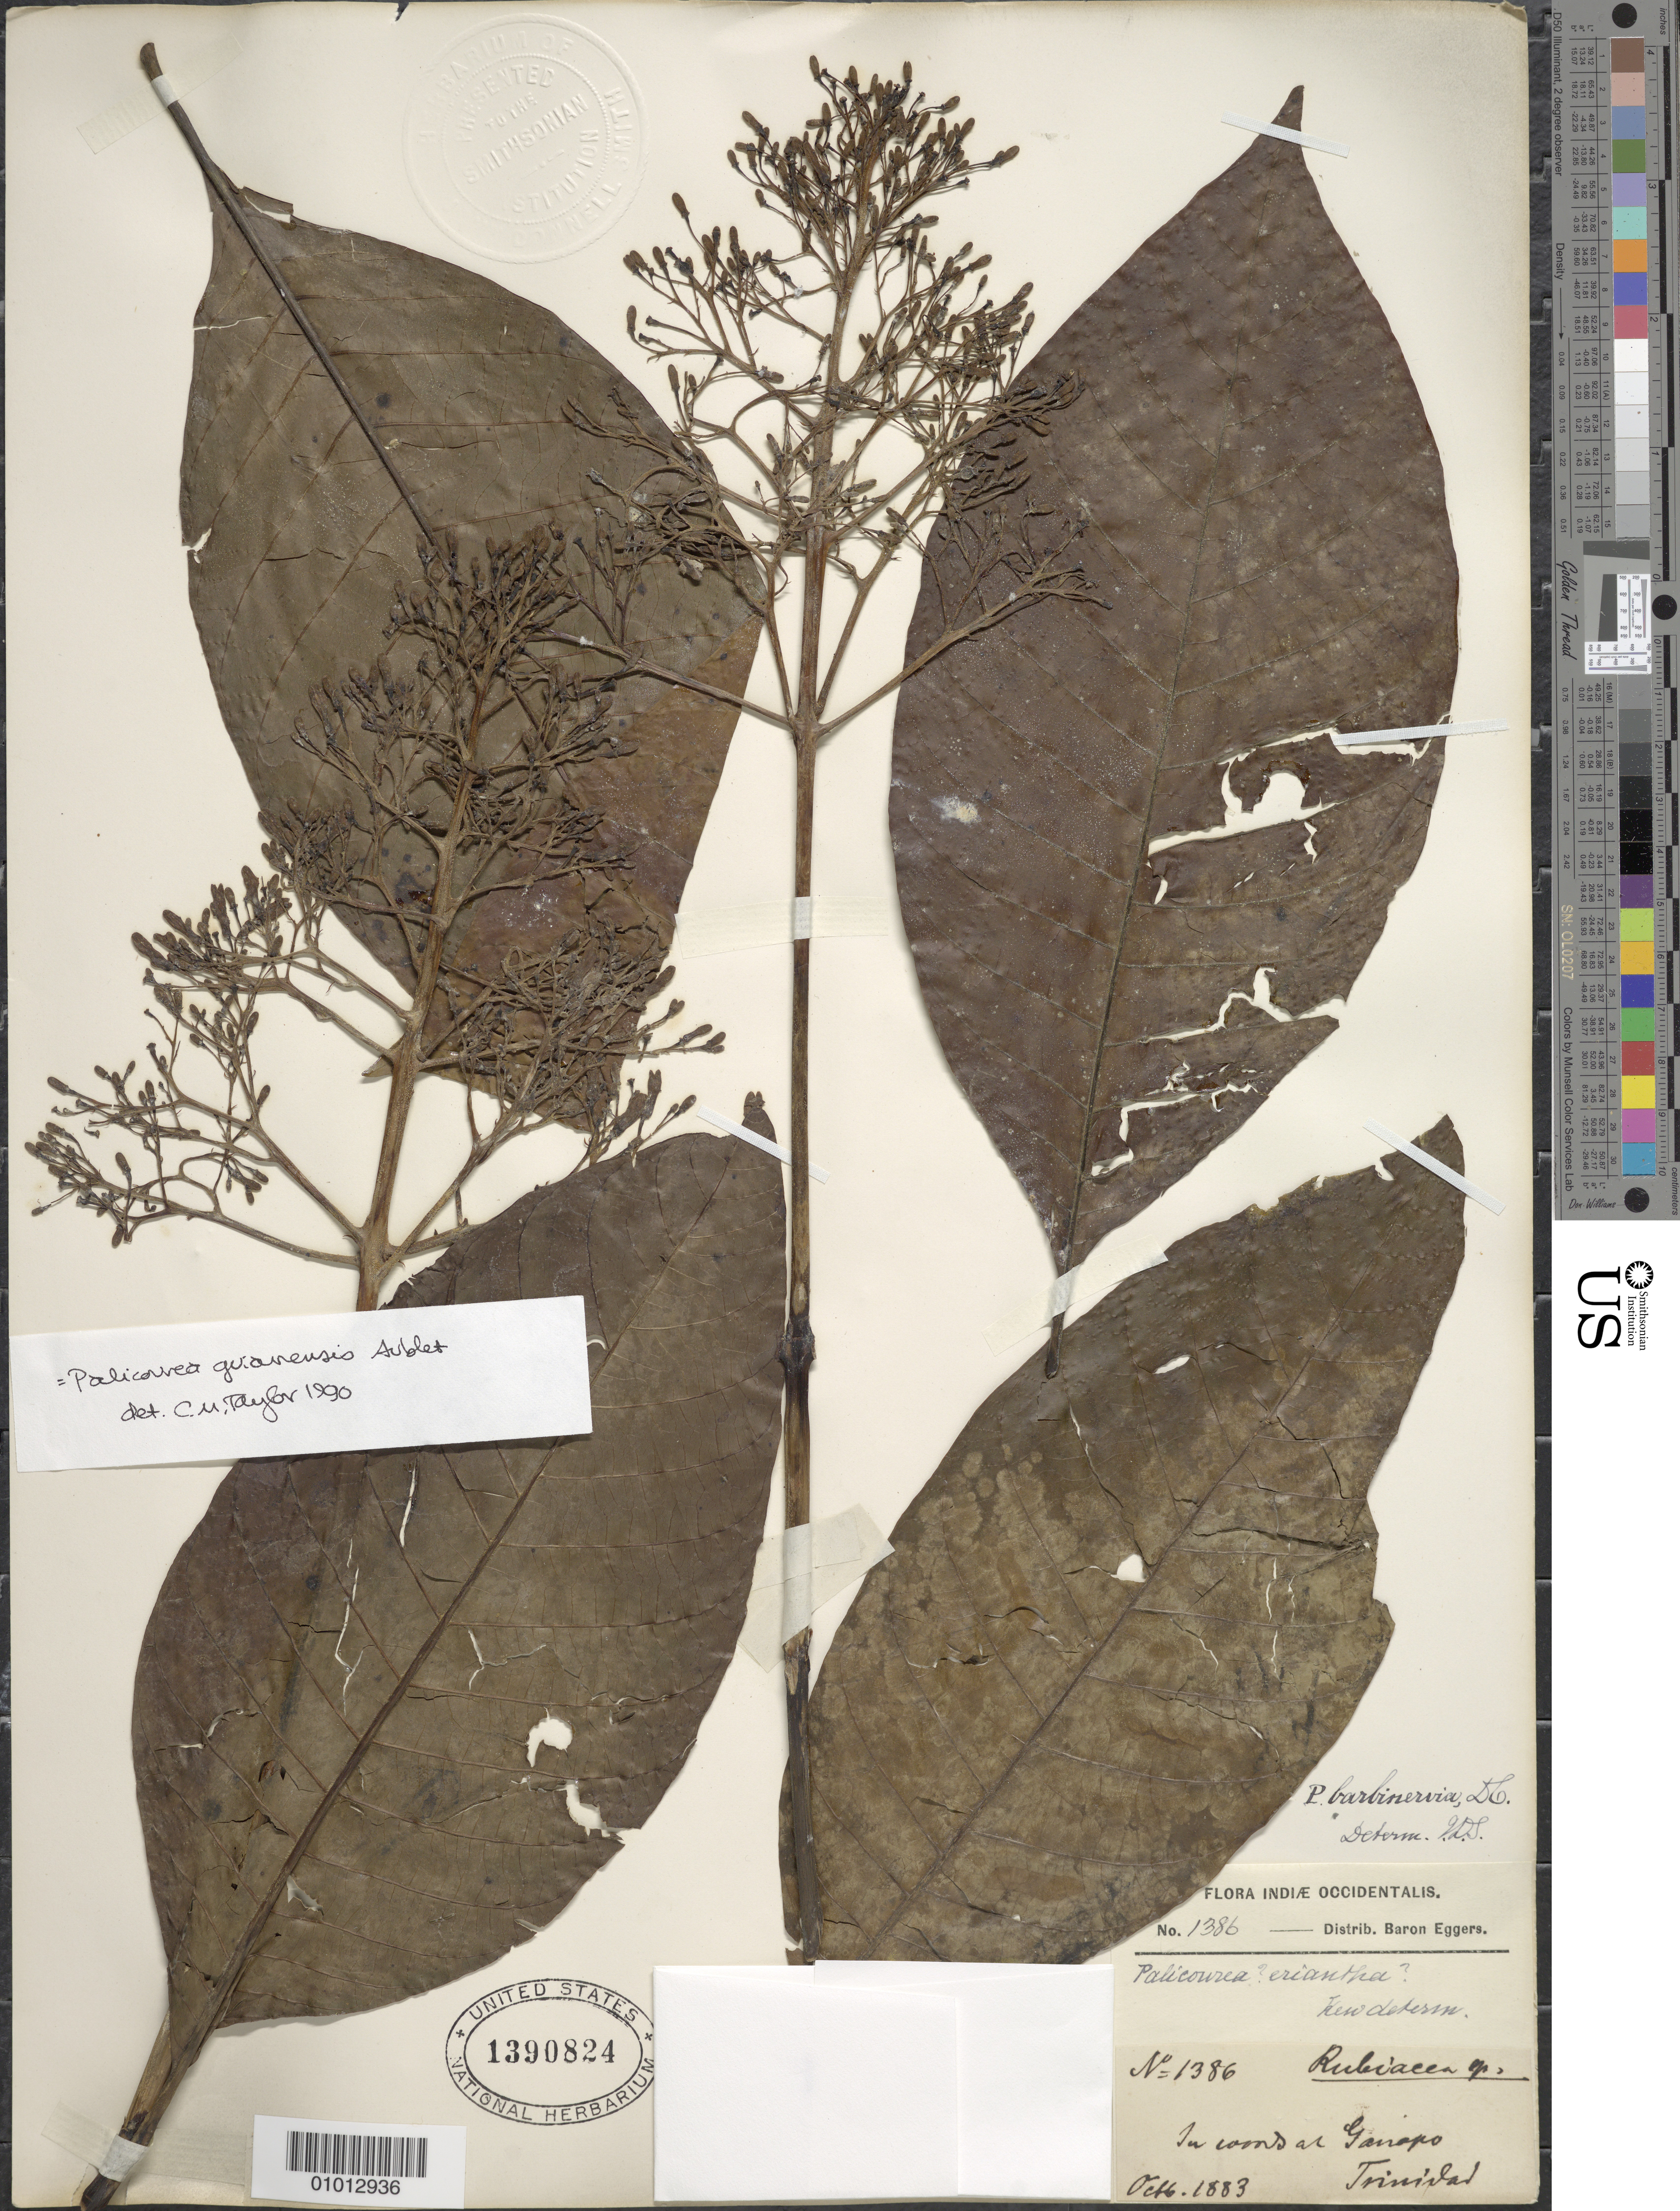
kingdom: Plantae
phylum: Tracheophyta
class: Magnoliopsida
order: Gentianales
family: Rubiaceae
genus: Palicourea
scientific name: Palicourea guianensis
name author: Aubl.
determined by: Taylor, Charlotte M.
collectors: H. F. A. von Eggers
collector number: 1386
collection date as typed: Oct 1883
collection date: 1883-10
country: Trinidad and Tobago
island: Trinidad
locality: Ganapo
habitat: In woods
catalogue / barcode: US 1390824